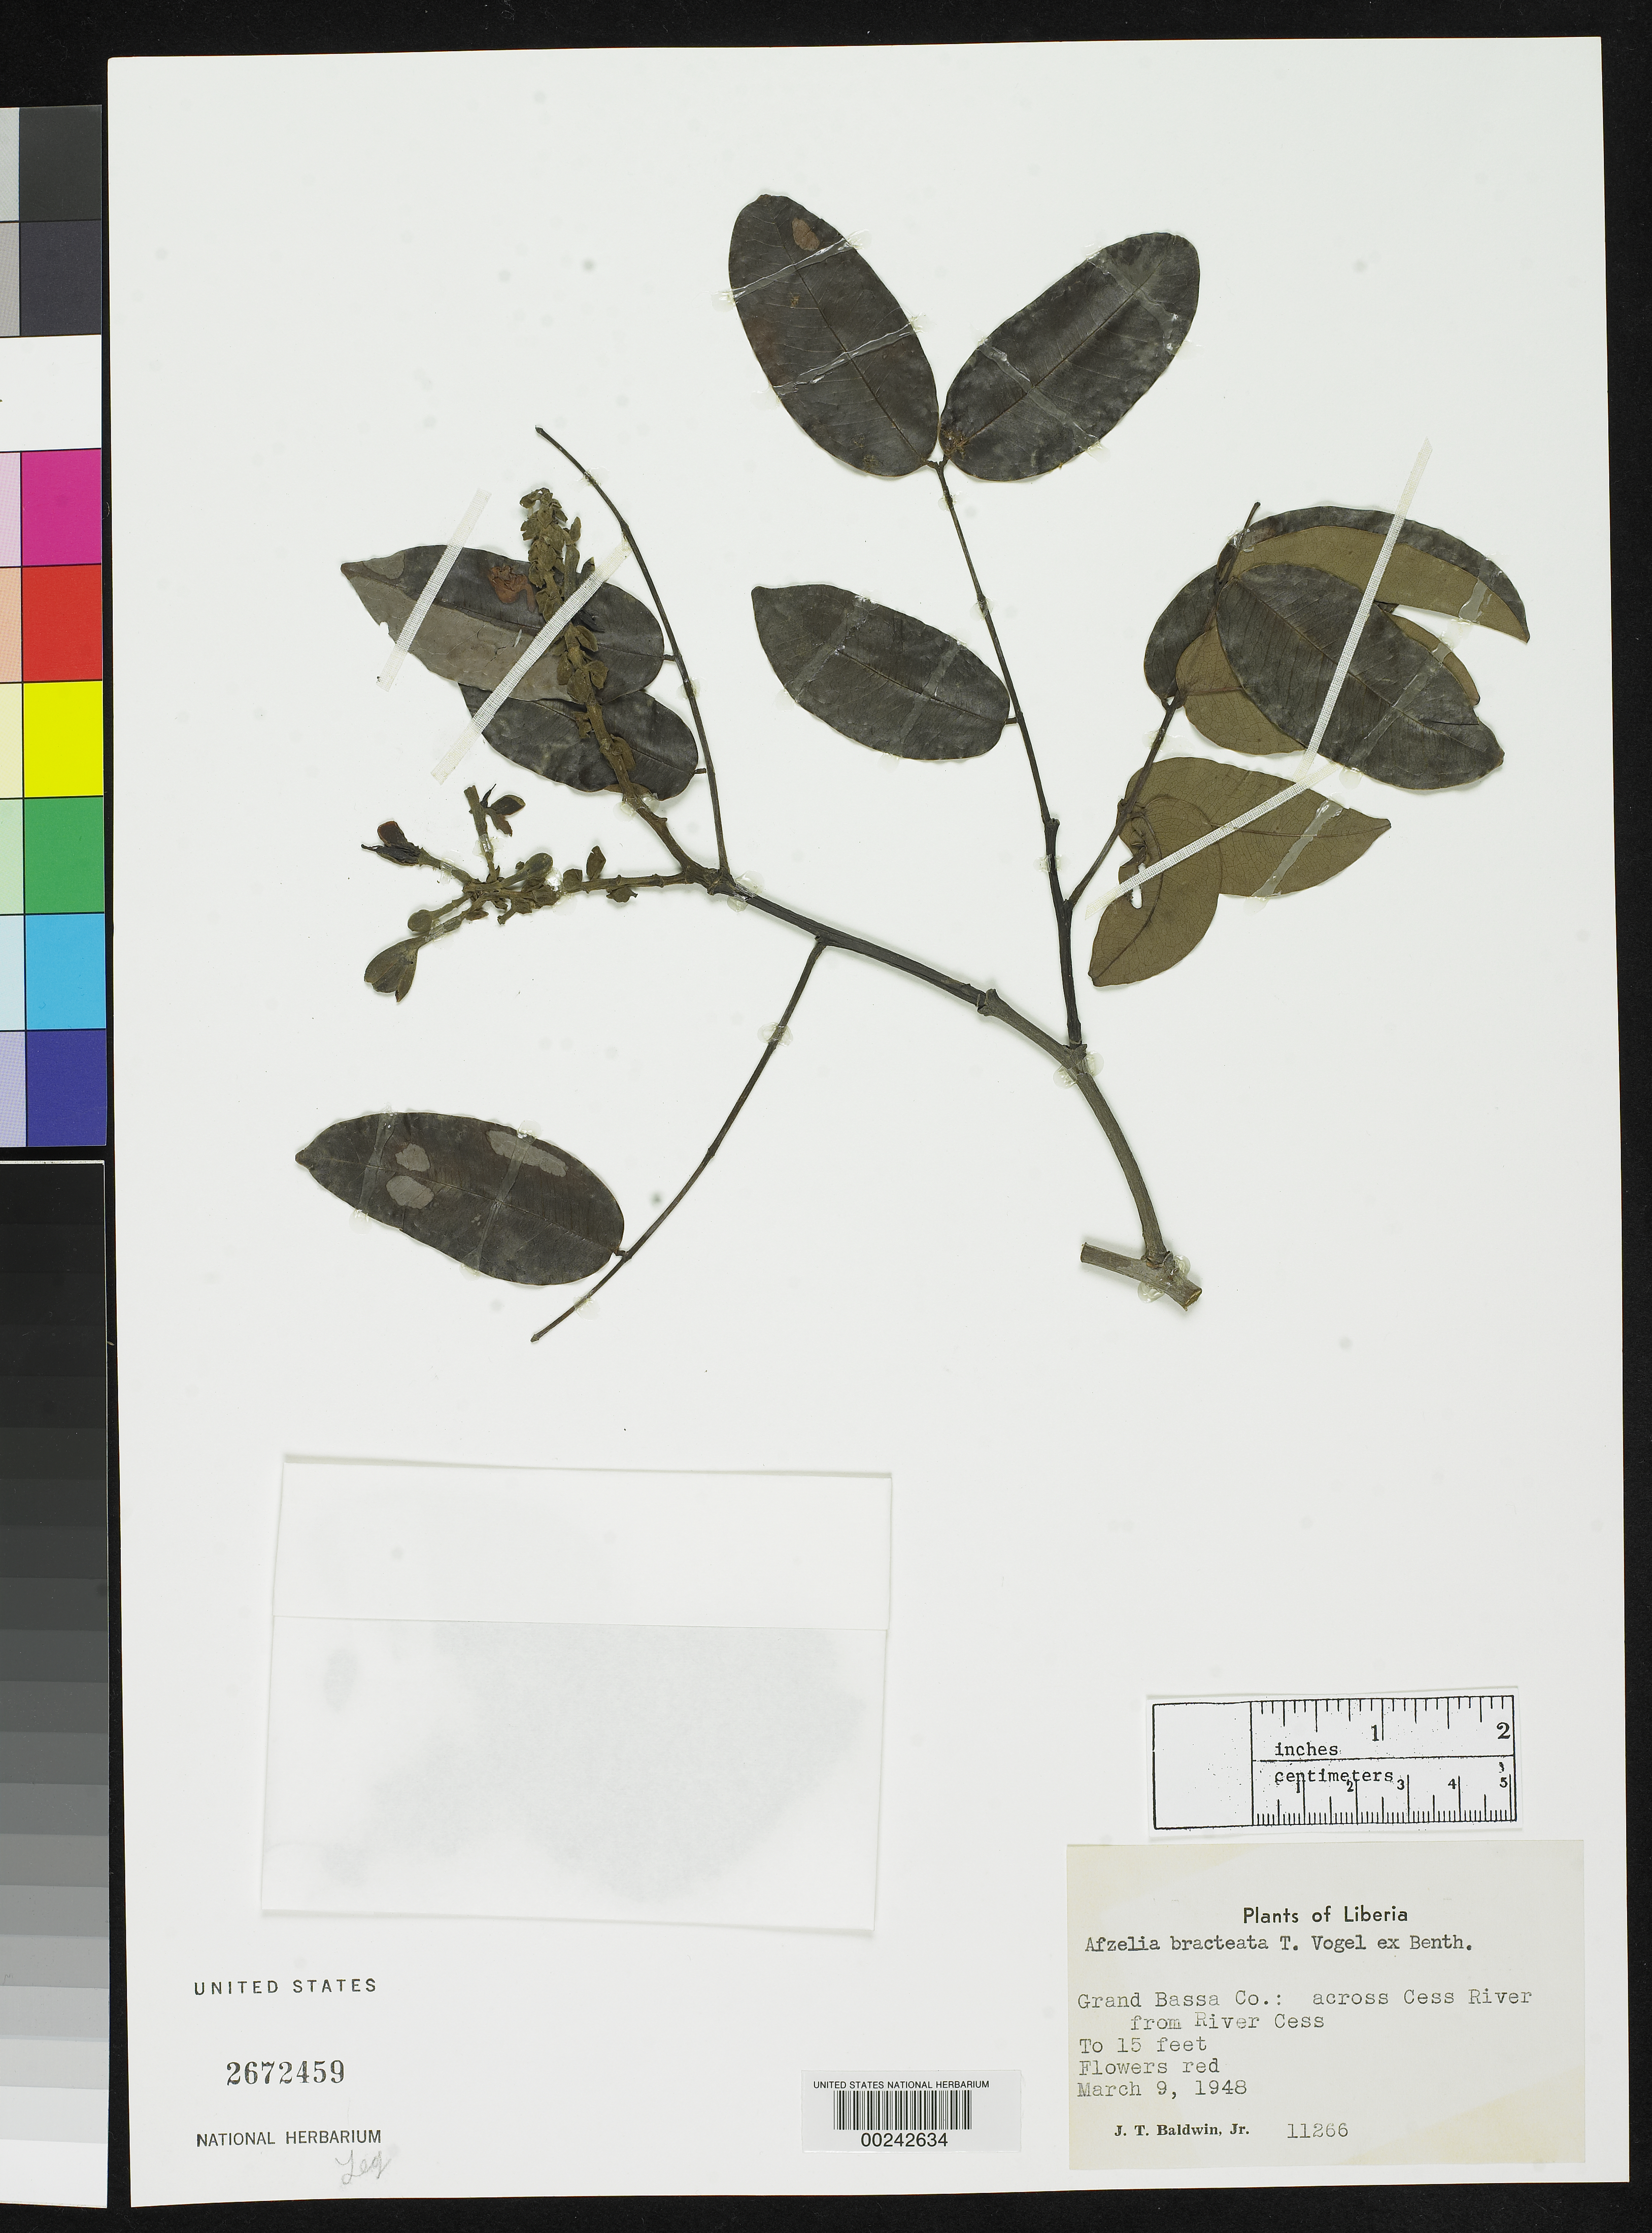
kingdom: Plantae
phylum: Tracheophyta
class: Magnoliopsida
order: Fabales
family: Fabaceae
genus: Afzelia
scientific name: Afzelia bracteata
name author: Vogel ex Benth.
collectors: J. T. Baldwin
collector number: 11266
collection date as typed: Mar 1918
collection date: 1918-03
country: Liberia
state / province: Grand Bassa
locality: Across cess river from river cess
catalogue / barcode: US 2672459